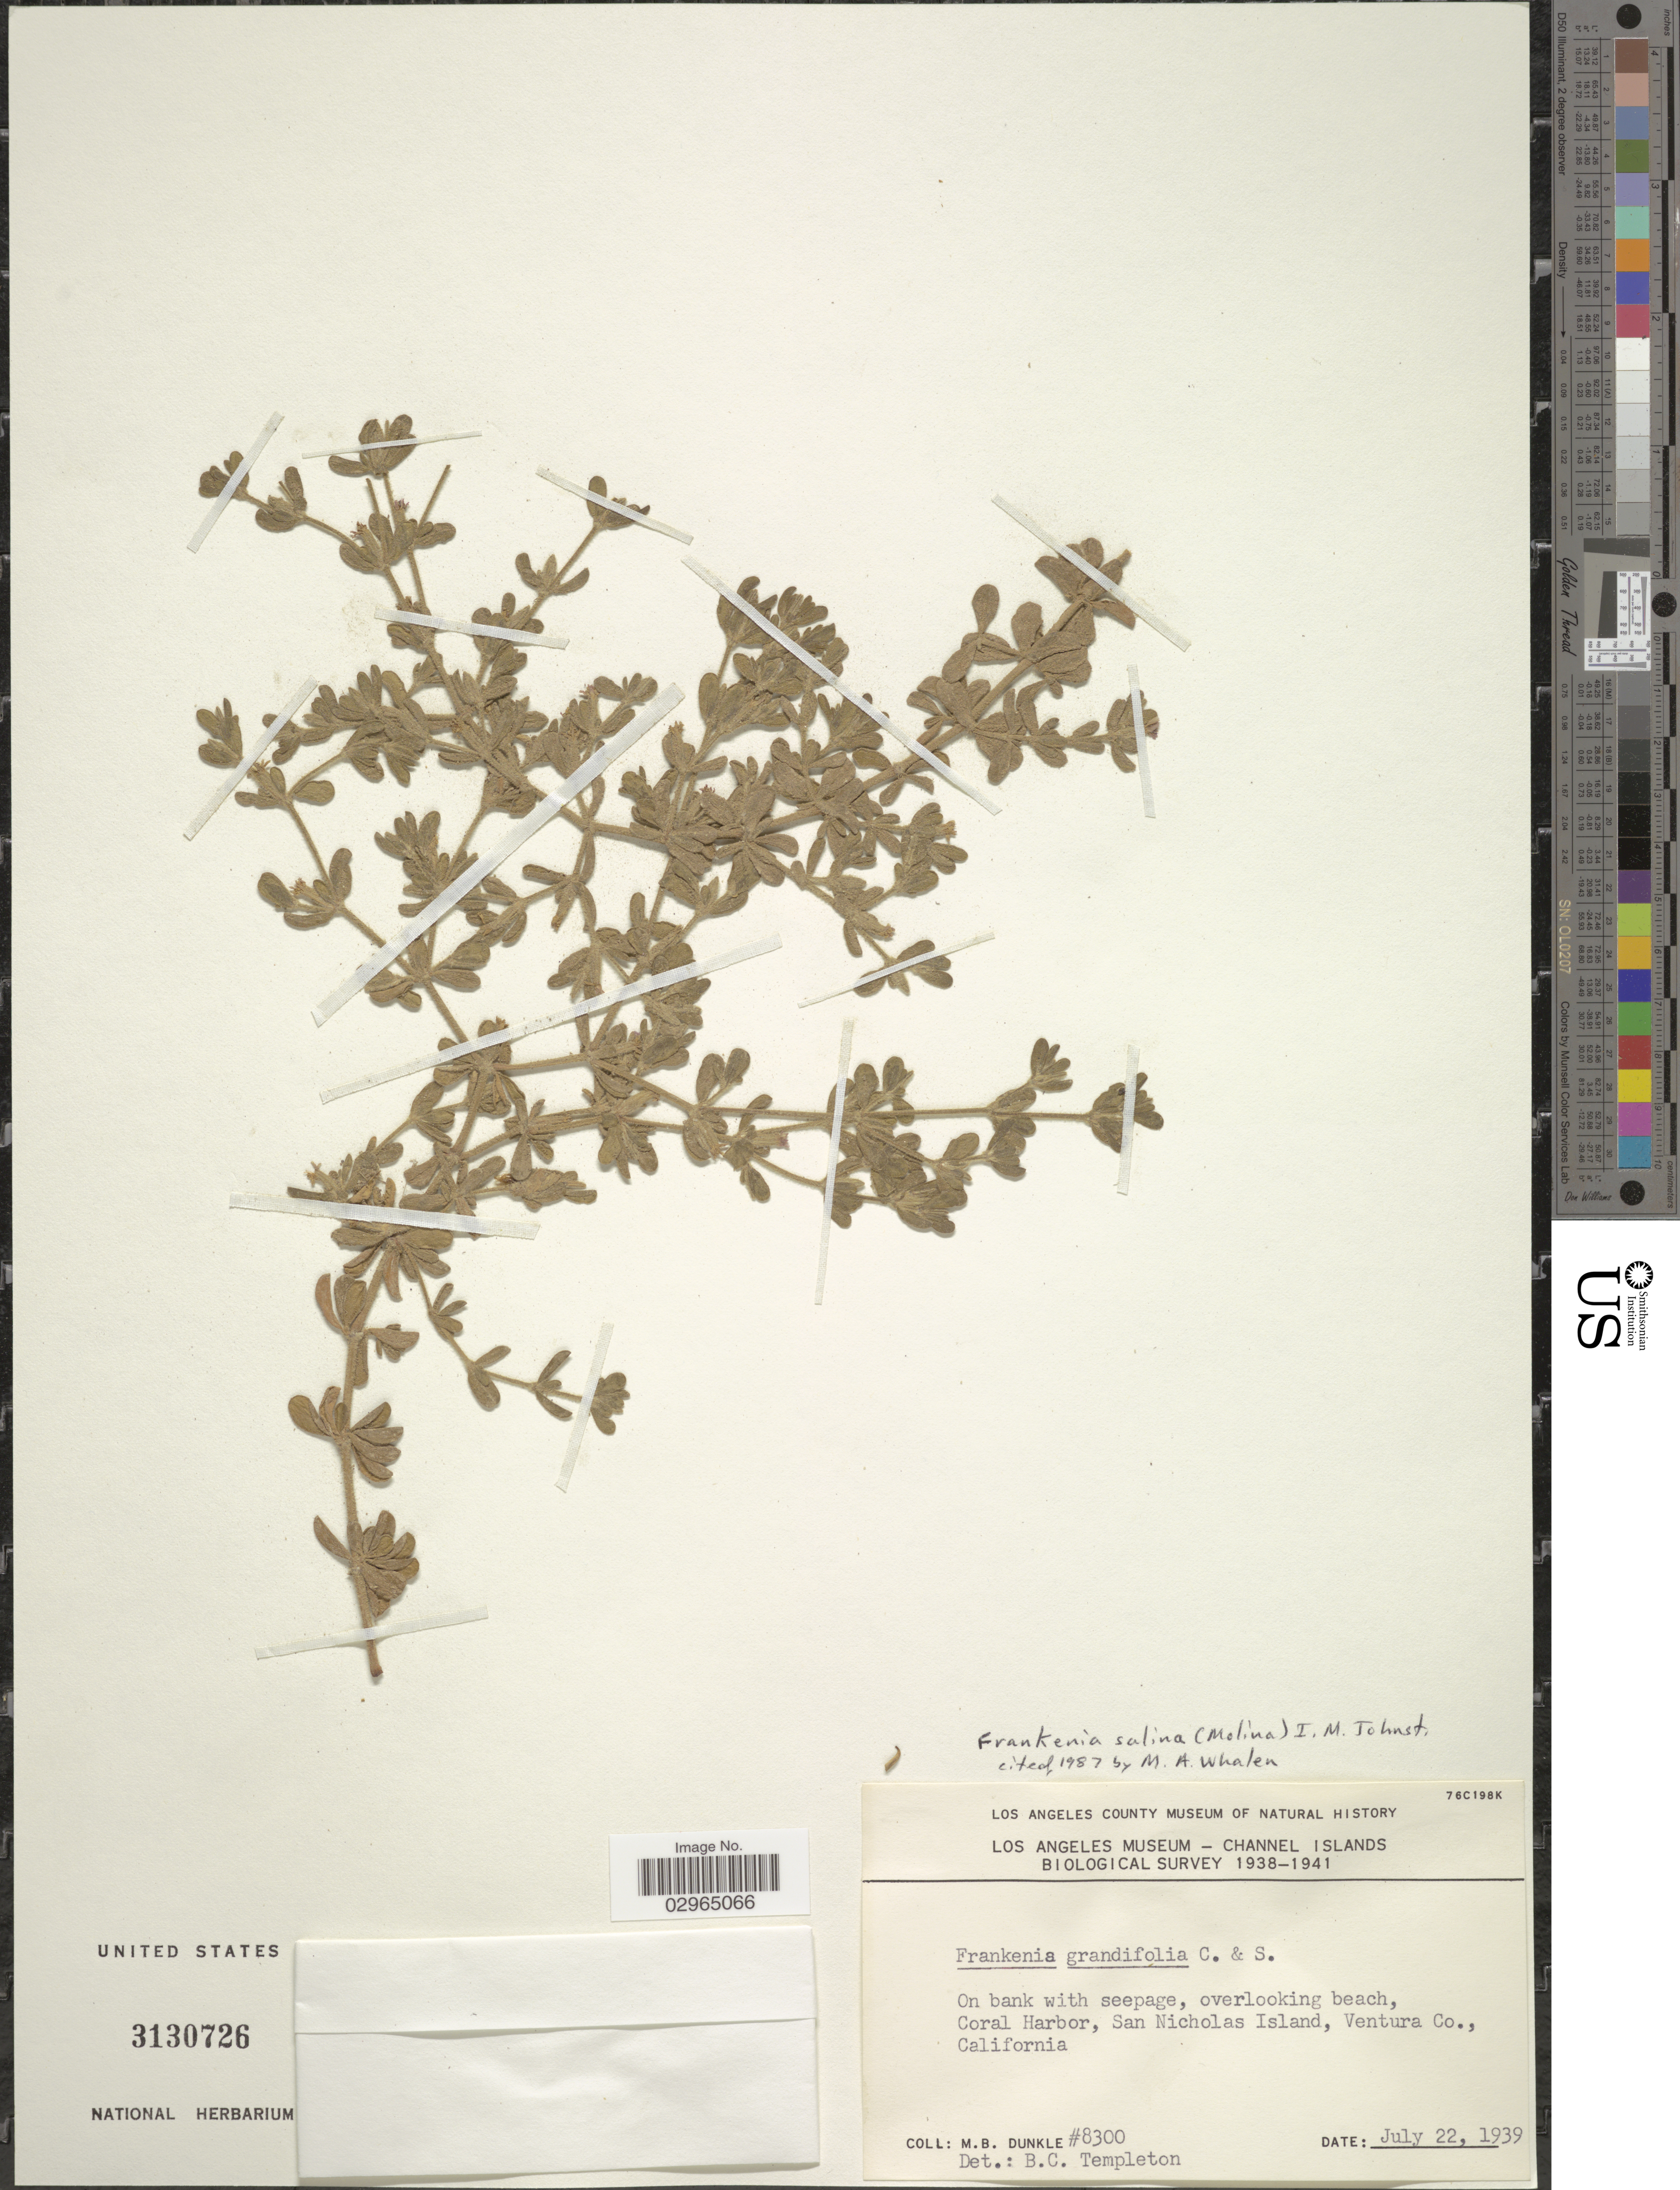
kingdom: Plantae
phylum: Tracheophyta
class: Magnoliopsida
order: Caryophyllales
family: Frankeniaceae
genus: Frankenia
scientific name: Frankenia salina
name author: (Molina) I.M. Johnst.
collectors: M. Dunkle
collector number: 8300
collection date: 1939-07-22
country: United States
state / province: California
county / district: Ventura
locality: Channel Islands. On bank with seepage, overlooking beach, Coral Harbor, San Nicolas Island, Ventura Co.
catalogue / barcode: US 3130726